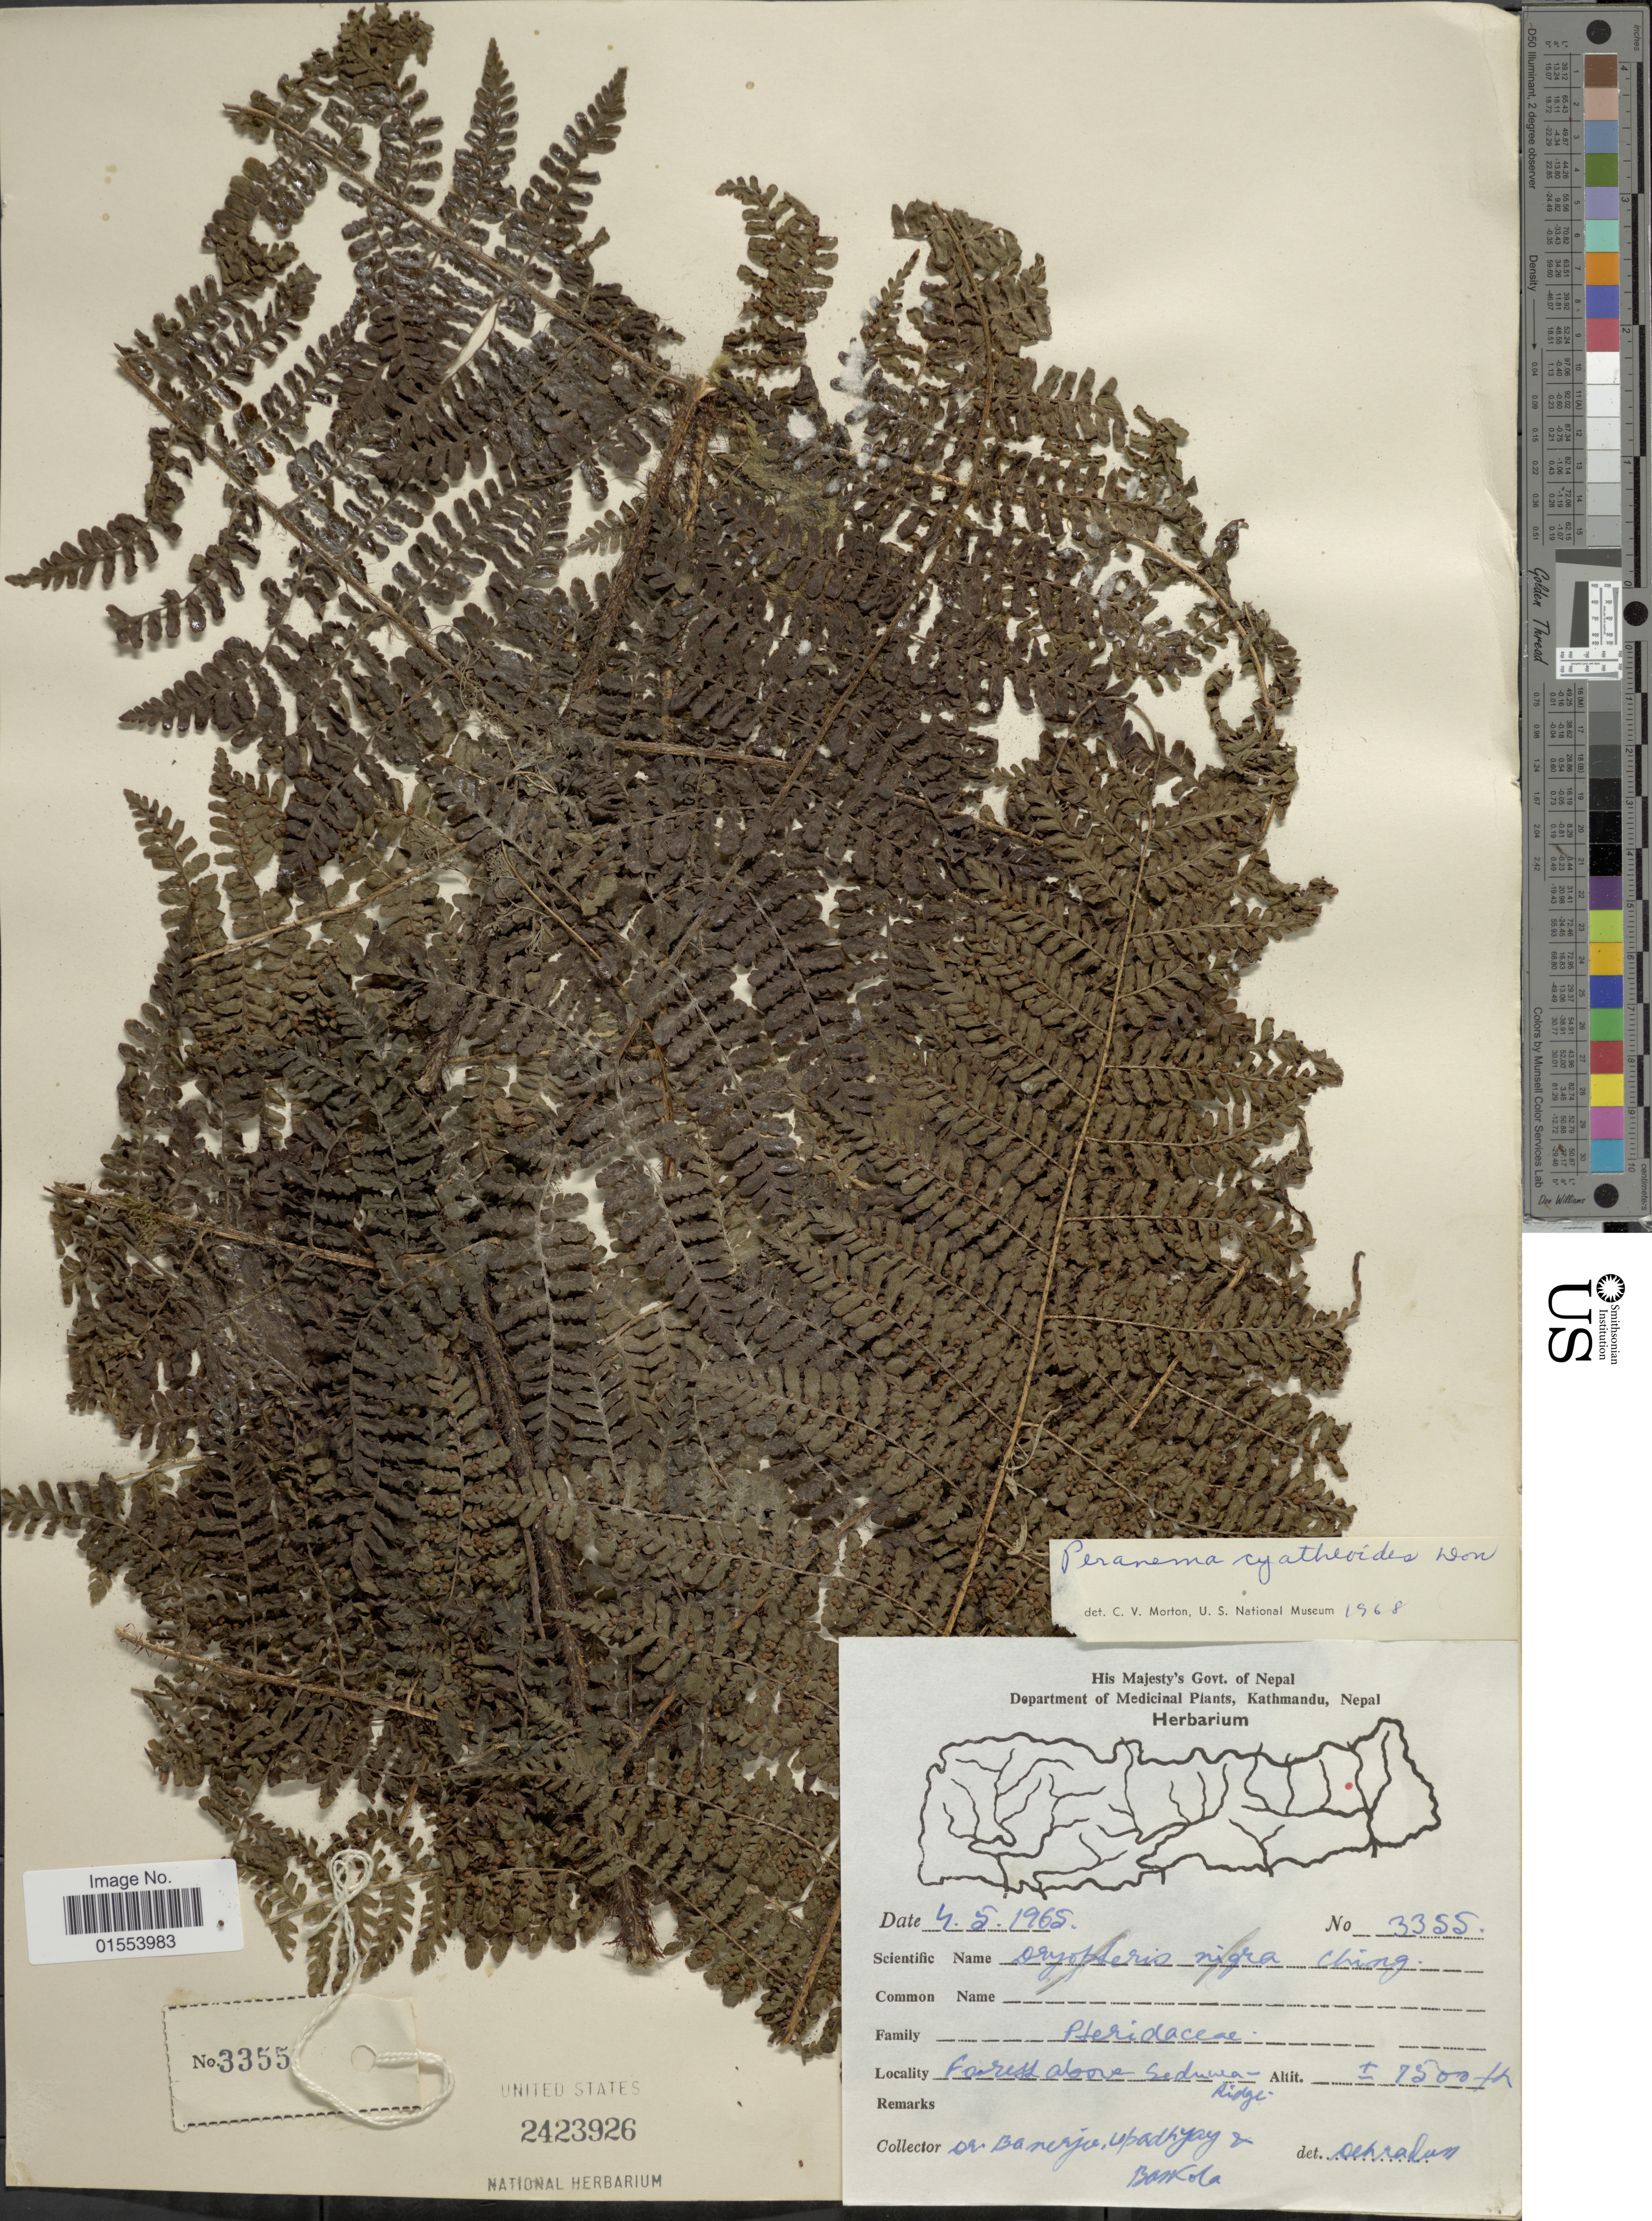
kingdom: Plantae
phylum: Tracheophyta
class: Polypodiopsida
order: Polypodiales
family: Dryopteridaceae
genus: Dryopteris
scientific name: Dryopteris cyatheoides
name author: (Kaulf.) Kuntze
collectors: -. Banerjee, Upadhyay, -- & Baskola, --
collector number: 3355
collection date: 1965-05-04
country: Nepal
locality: Forest above Seduwea-Ridge. [interpreted]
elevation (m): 2286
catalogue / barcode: US 2423926